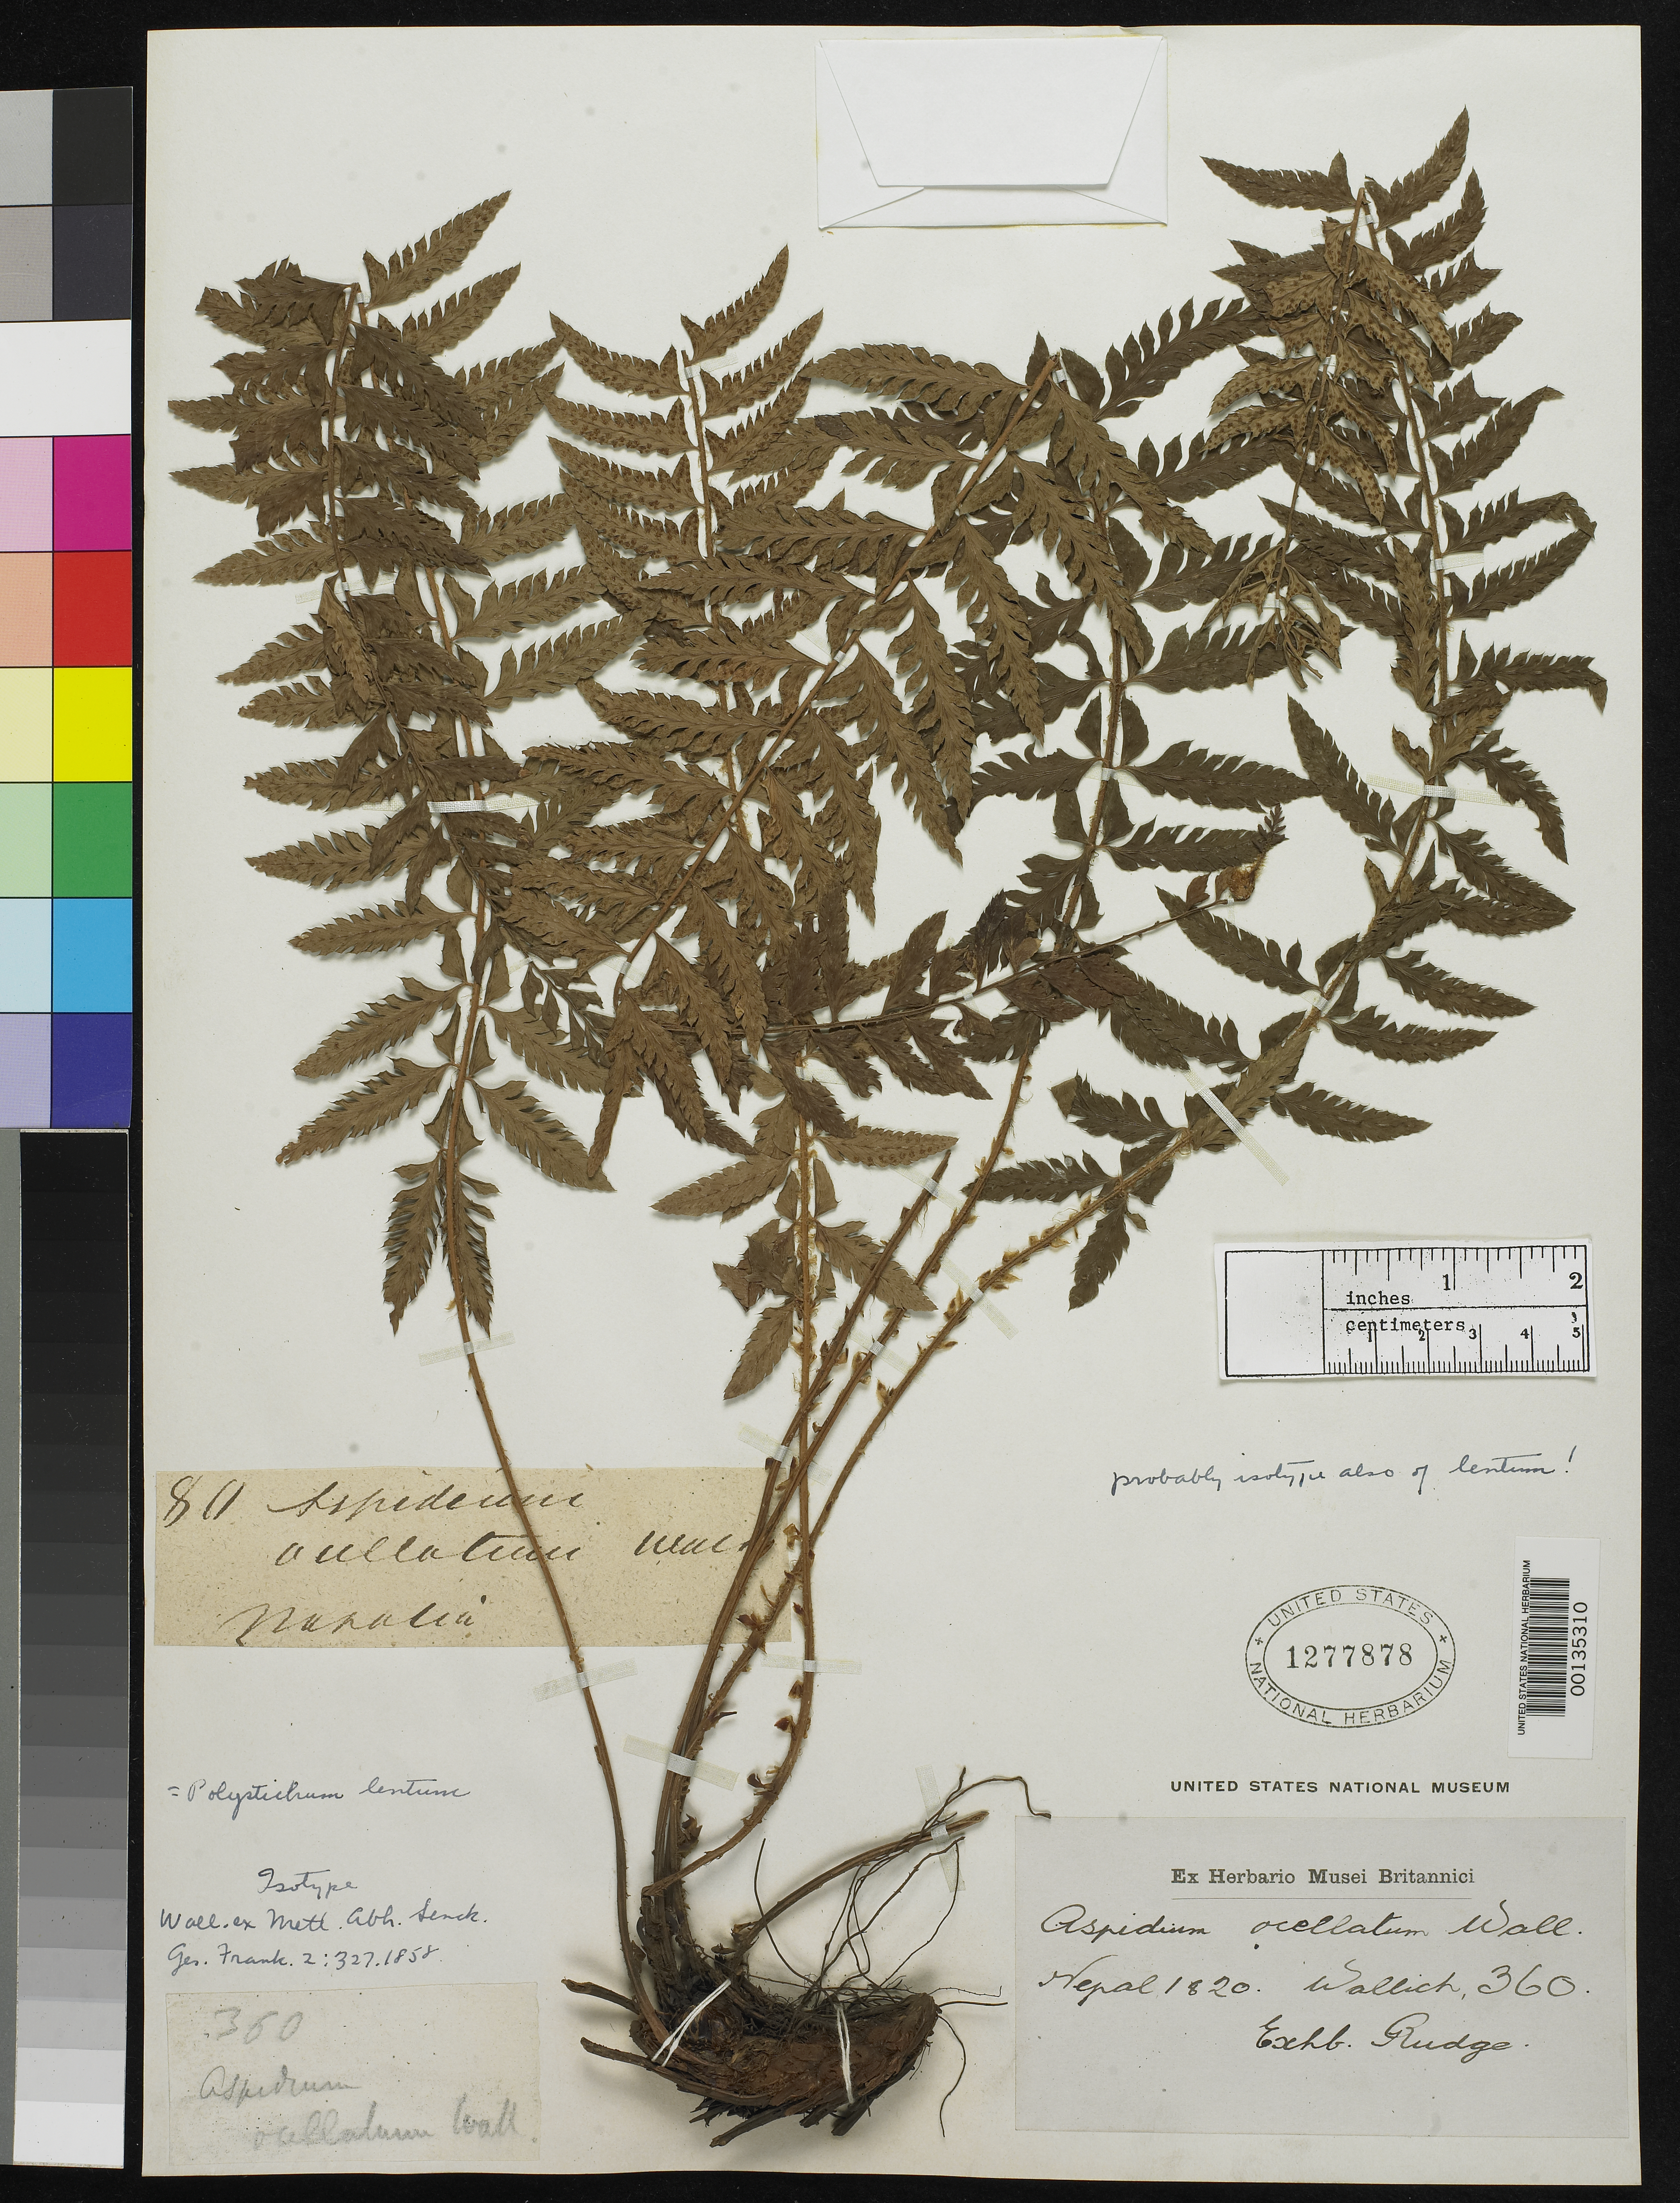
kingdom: Plantae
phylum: Tracheophyta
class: Polypodiopsida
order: Polypodiales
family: Tectariaceae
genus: Aspidium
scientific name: Aspidium ocellatum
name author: Wall. ex Mett.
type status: Type Collection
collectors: ex herb. E.H. Rudge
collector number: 360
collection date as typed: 1820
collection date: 1820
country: Nepal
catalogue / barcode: US 1277878